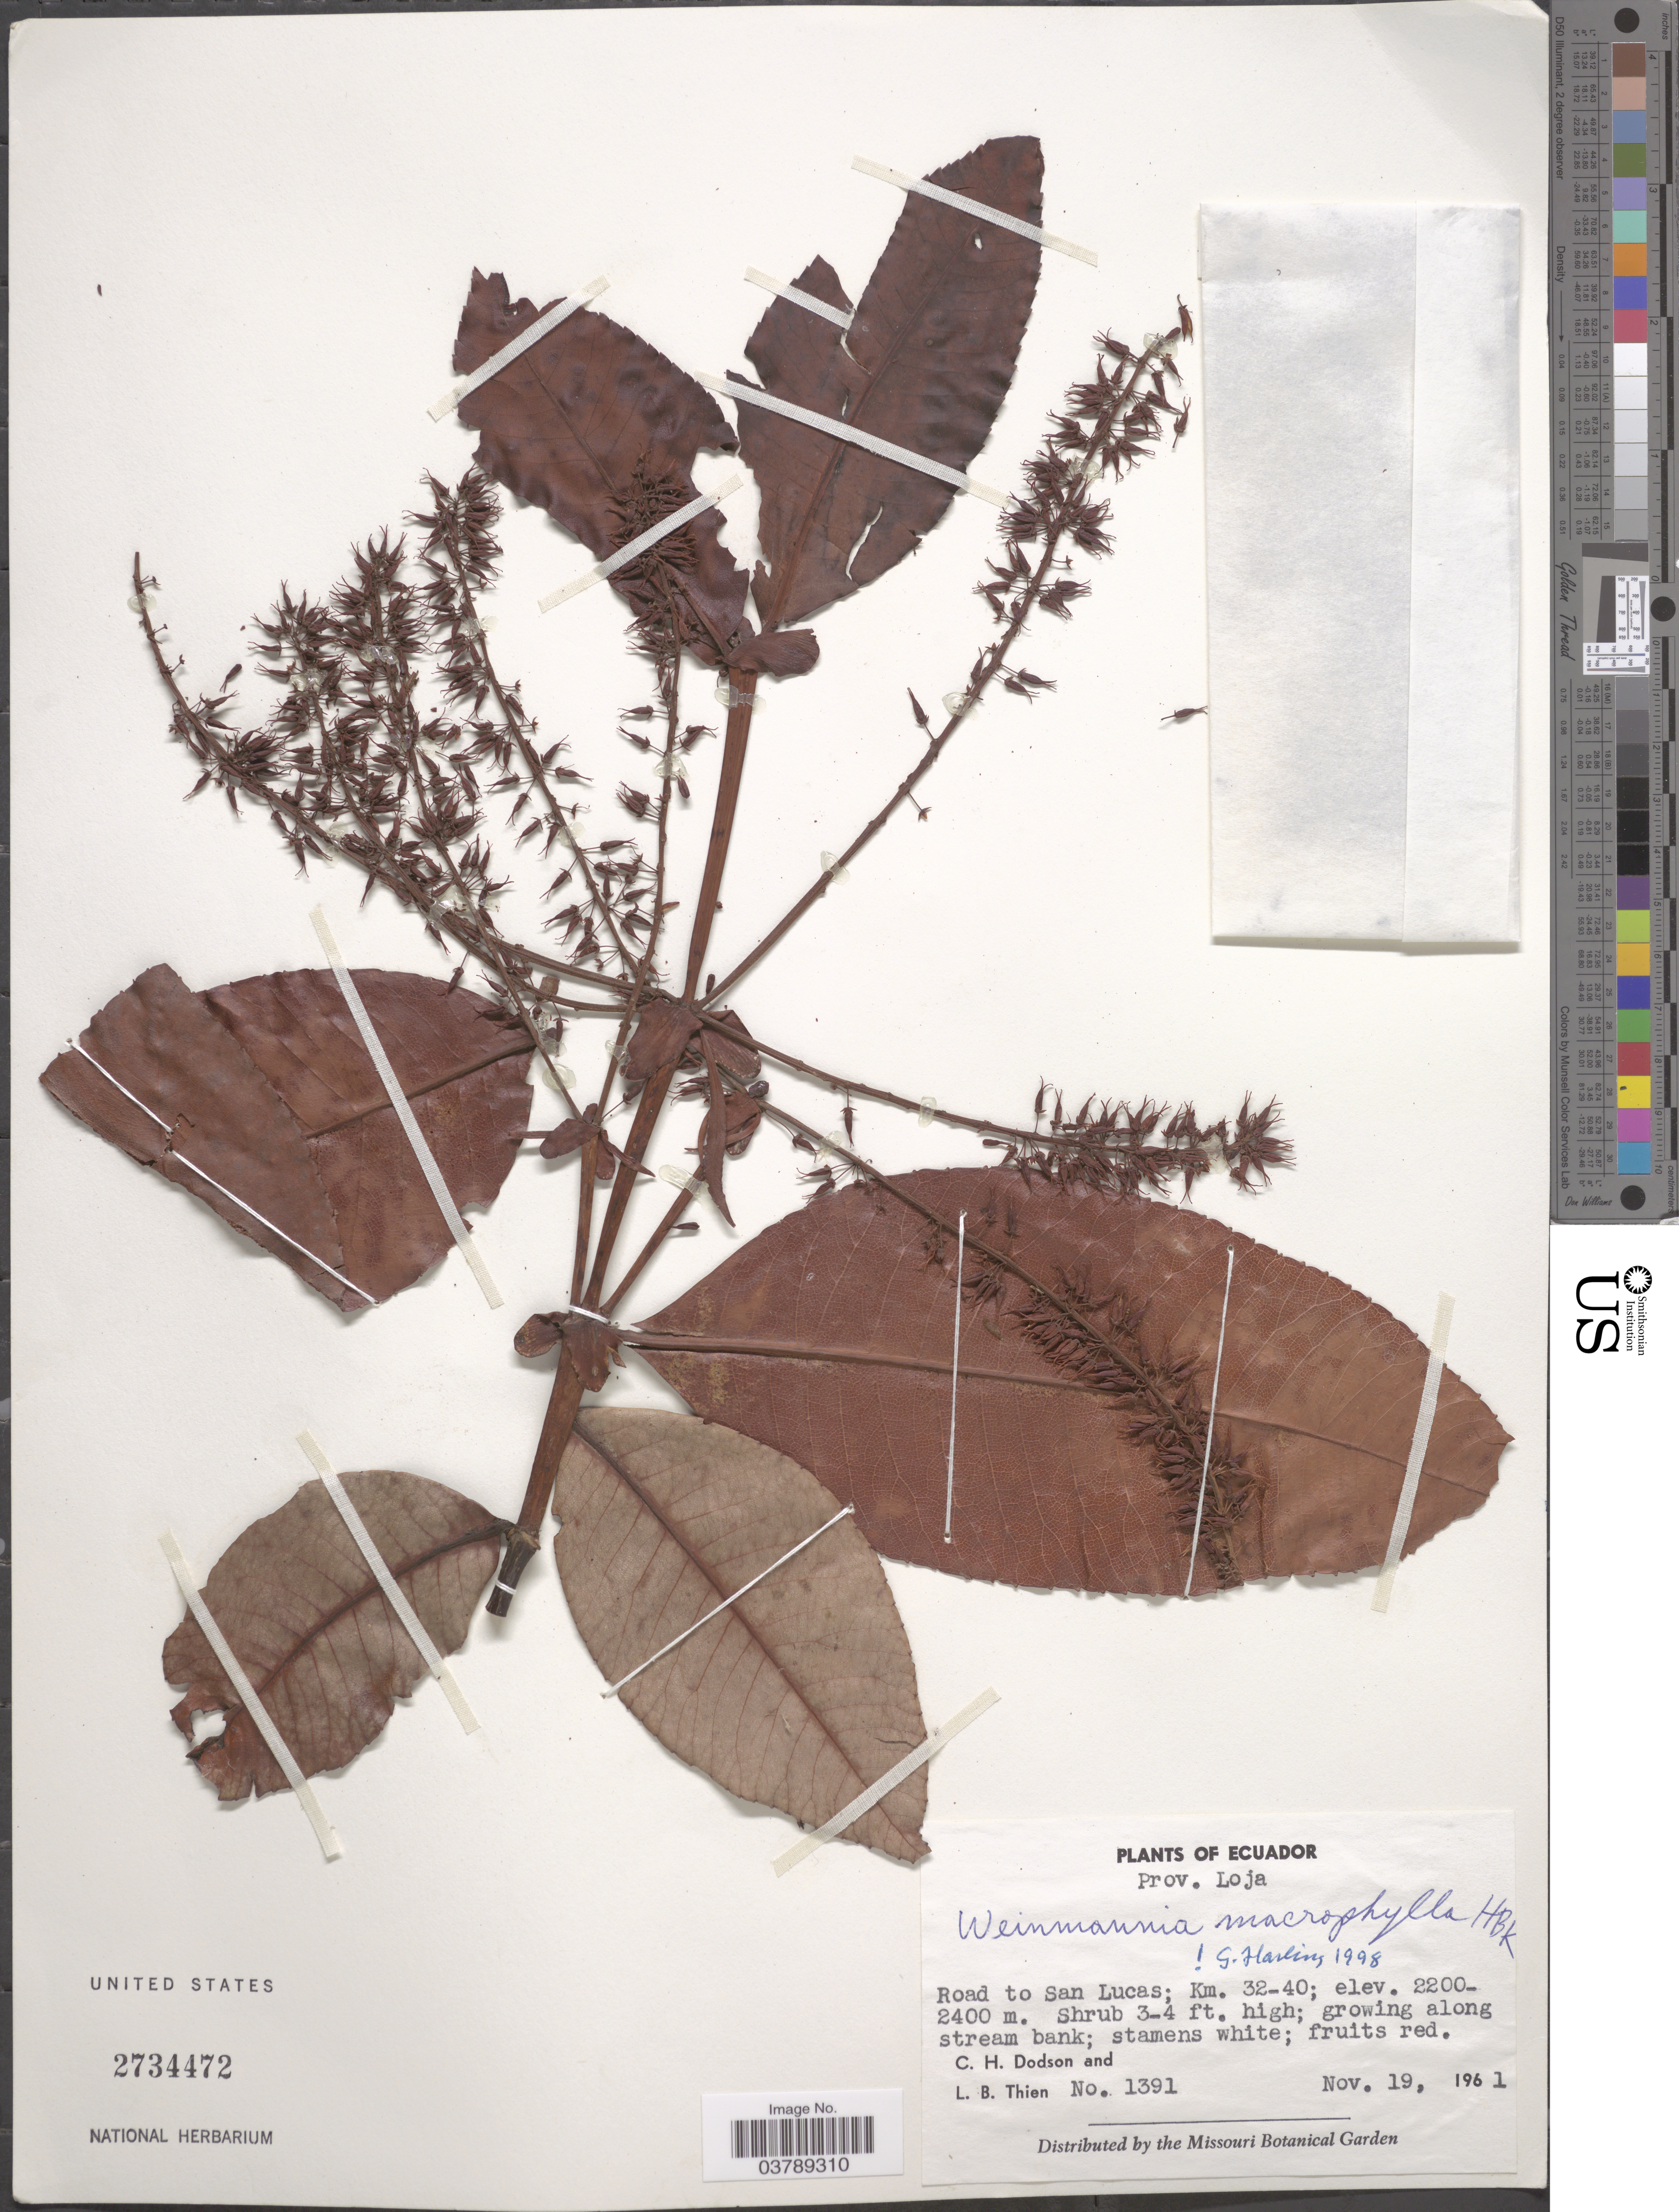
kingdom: Plantae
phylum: Tracheophyta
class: Magnoliopsida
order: Oxalidales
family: Cunoniaceae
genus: Weinmannia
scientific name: Weinmannia macrophylla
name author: Kunth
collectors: C. H. Dodson & L. Thien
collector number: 1391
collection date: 1961-11-19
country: Ecuador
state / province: Loja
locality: Road to San Lucas; Km. 32-40.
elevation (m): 2200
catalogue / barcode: US 2734472